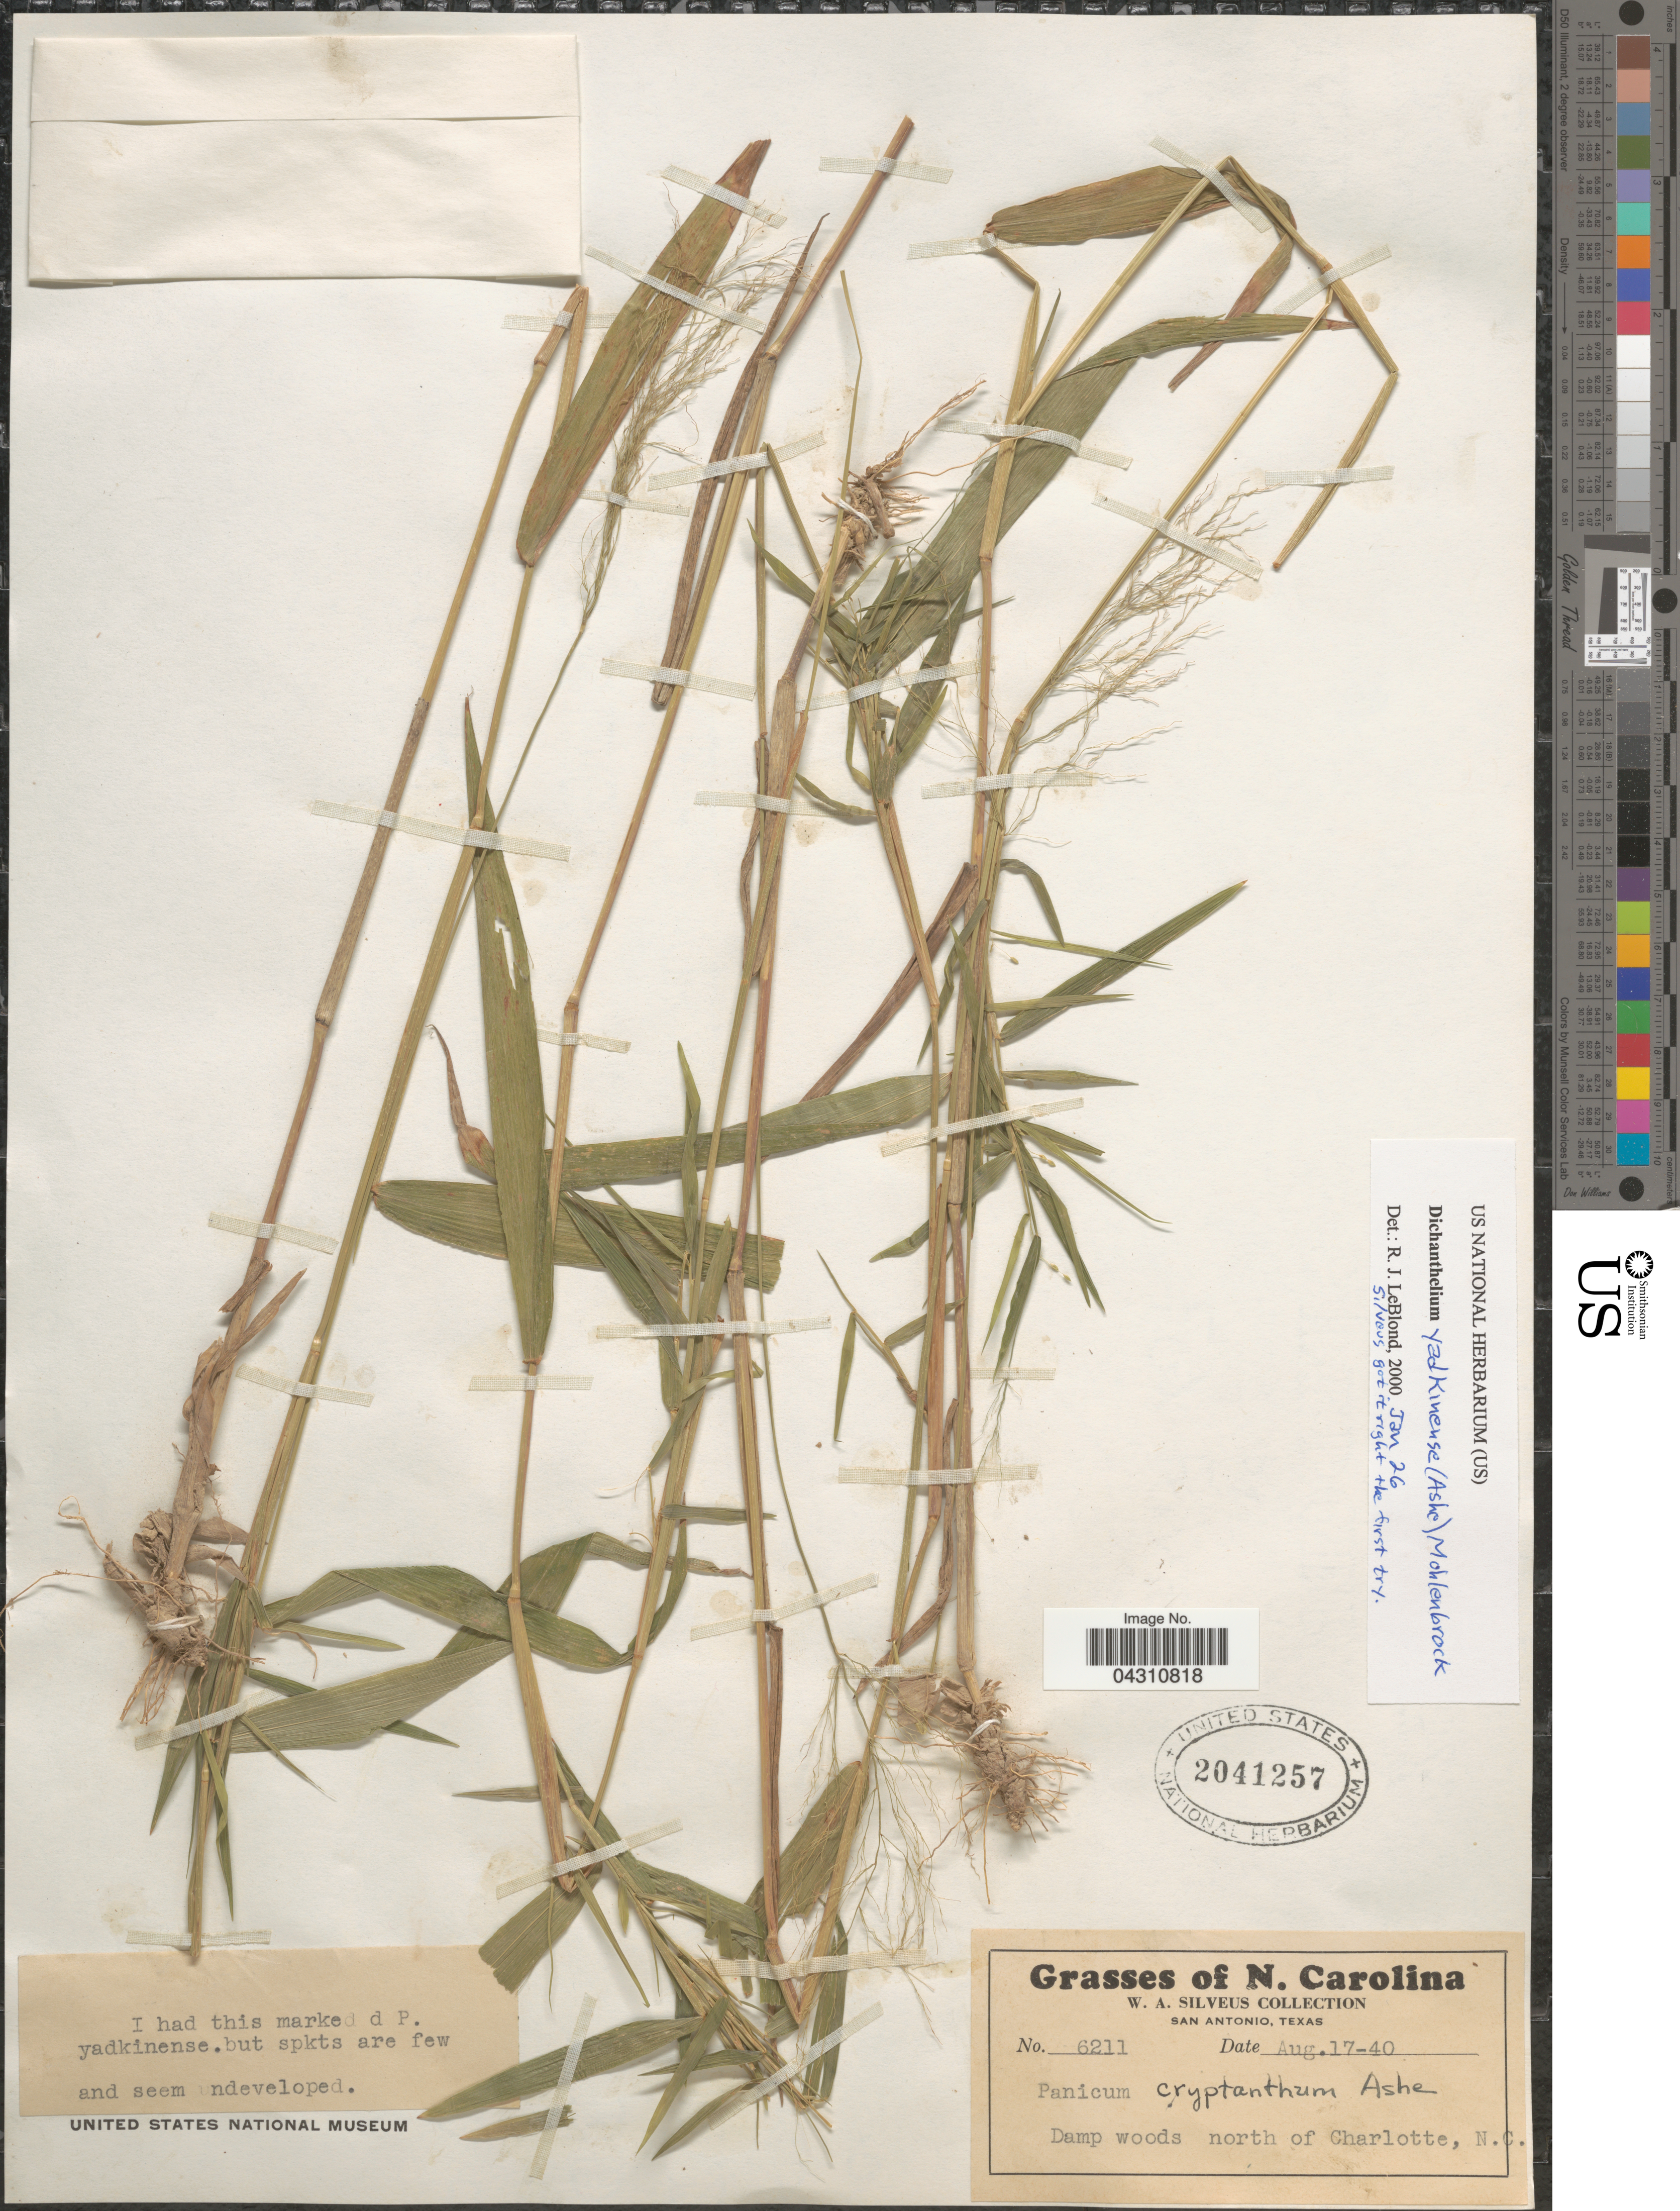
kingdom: Plantae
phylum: Tracheophyta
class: Liliopsida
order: Poales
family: Poaceae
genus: Dichanthelium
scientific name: Dichanthelium scabriusculum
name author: (Elliott) Gould & C.A. Clark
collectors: W. Silveus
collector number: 6211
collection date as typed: Transcribed d/m/y: 17/8/40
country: United States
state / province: North Carolina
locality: Damp woods north of Charlotte.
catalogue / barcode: US 2041257